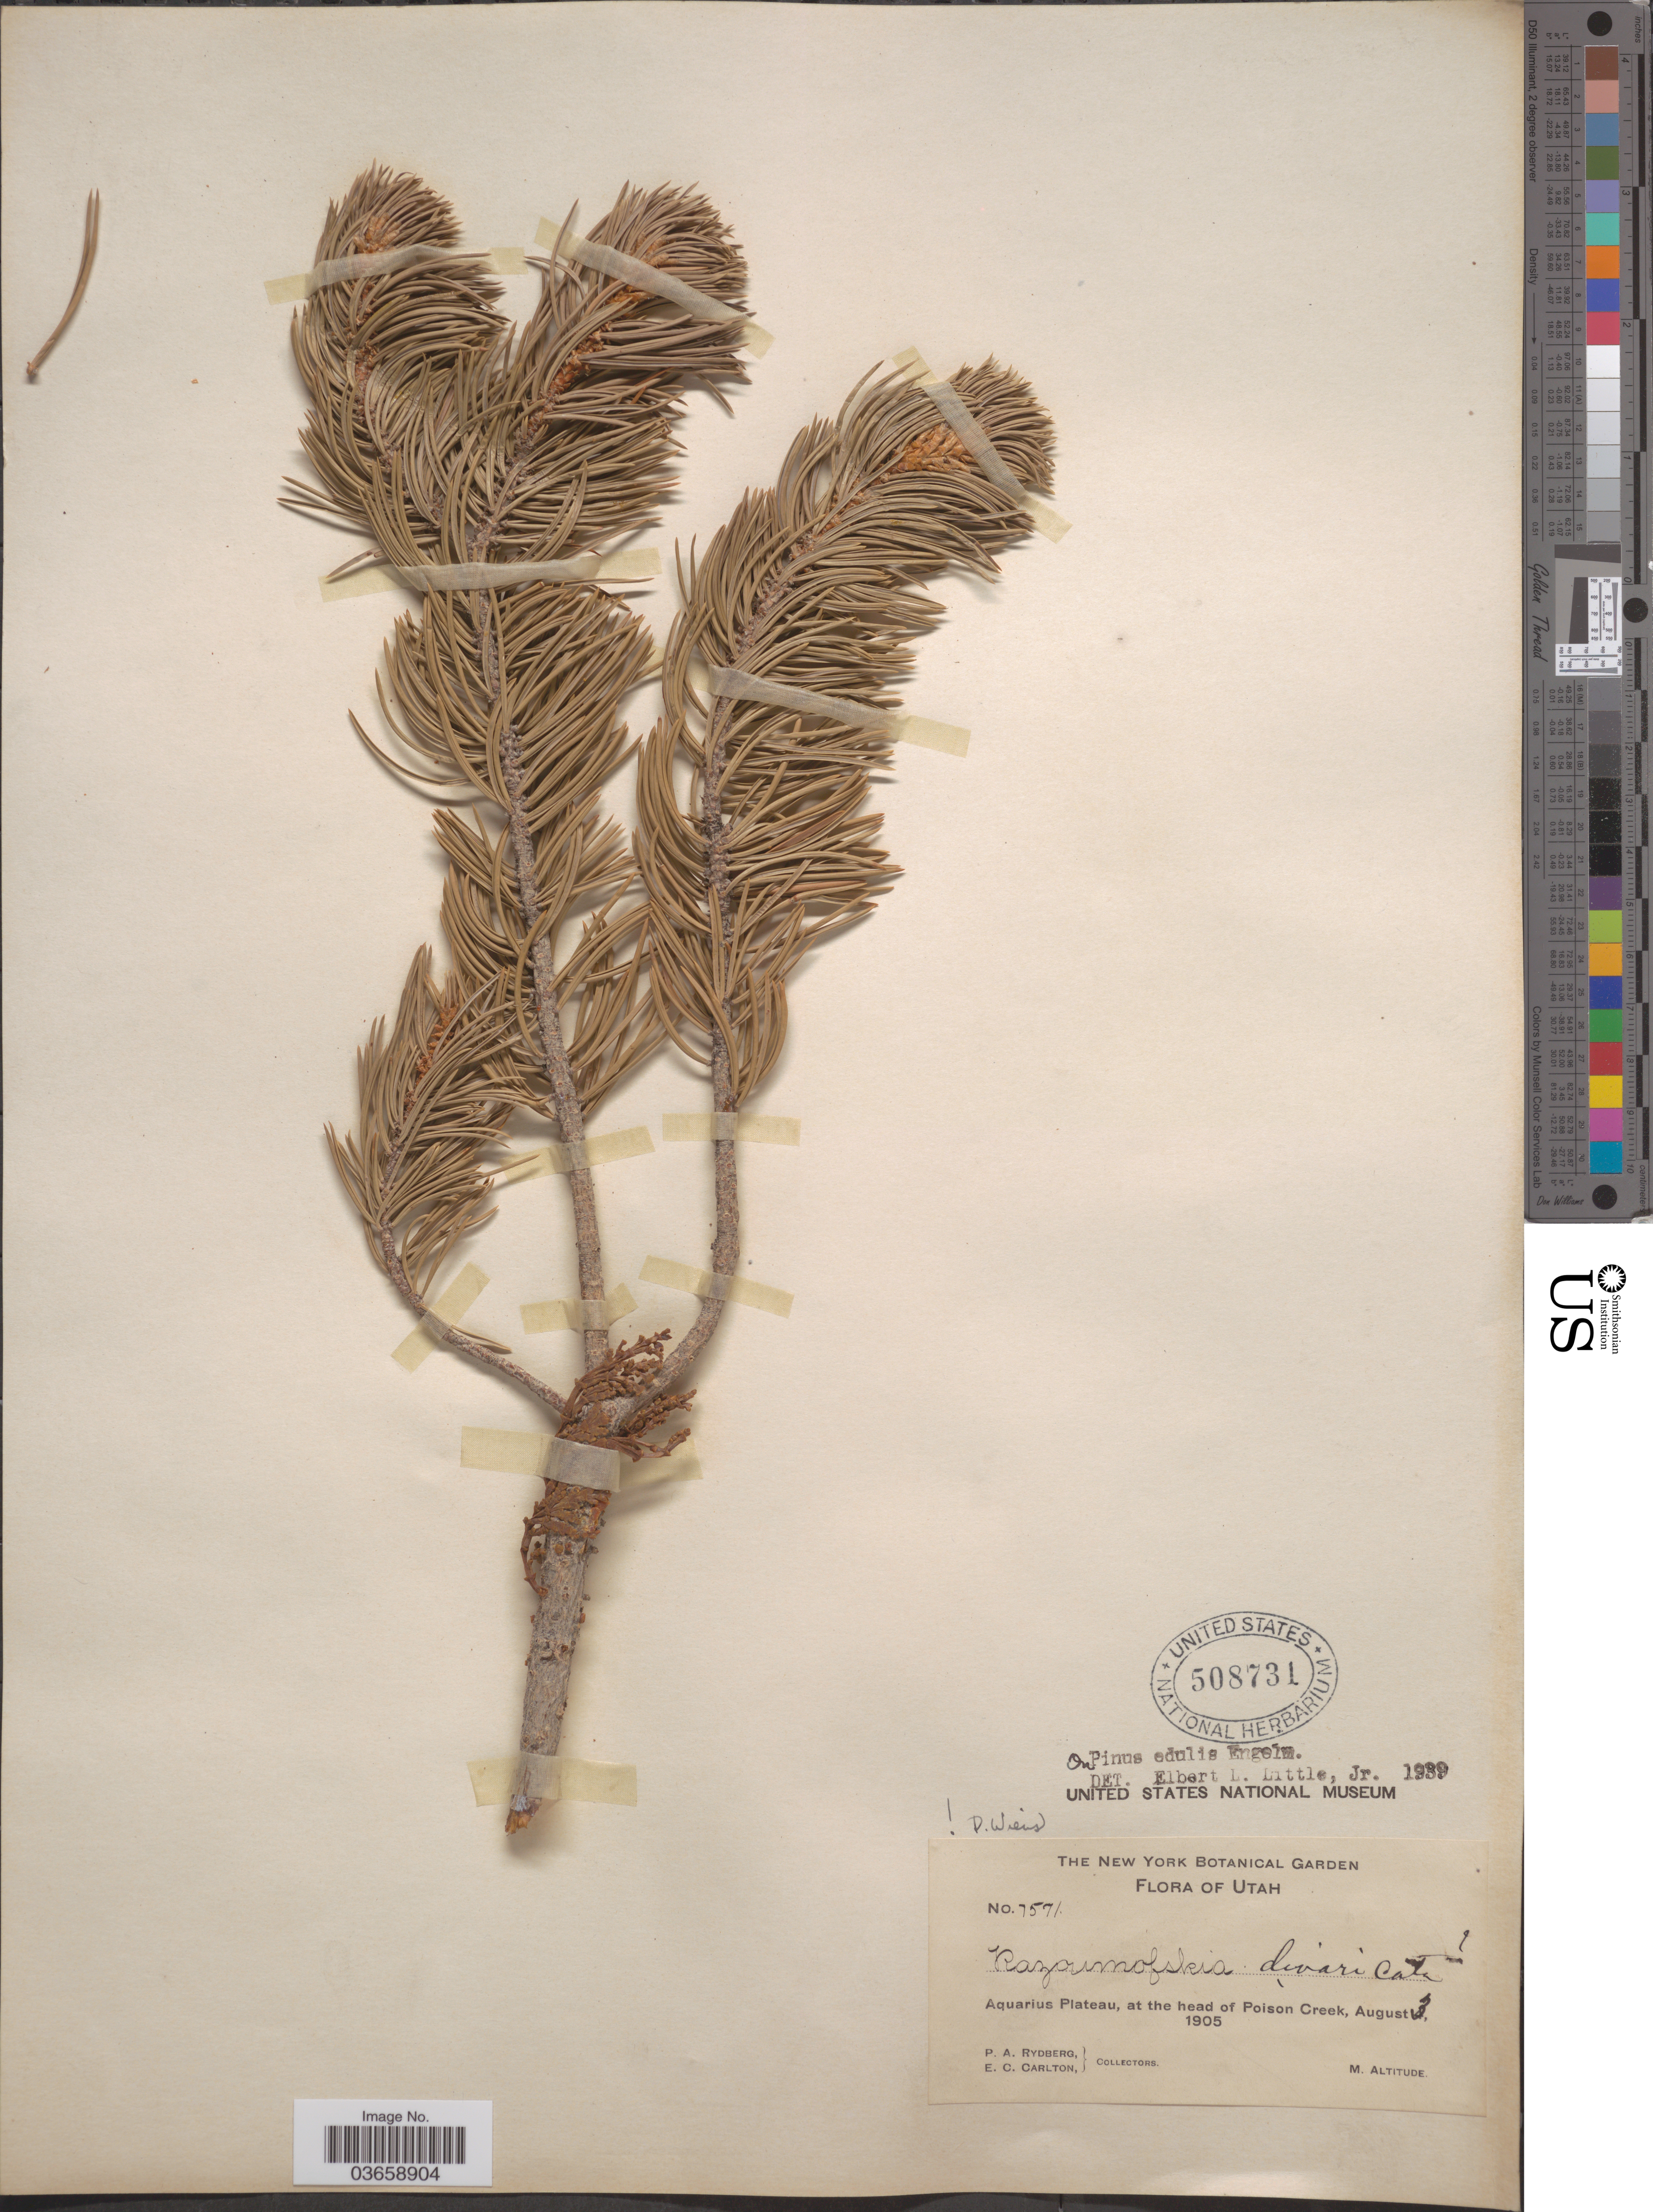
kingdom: Plantae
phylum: Tracheophyta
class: Magnoliopsida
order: Santalales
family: Viscaceae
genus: Arceuthobium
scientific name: Arceuthobium campylopodum f. divaricatum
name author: (Engelm.) L.S. Gill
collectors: P. A. Rydberg & E. Carlton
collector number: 7571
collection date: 1905-08-03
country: United States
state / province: Utah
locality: Aquarius Plateau, at the head of Poison Creek.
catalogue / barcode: US 508731